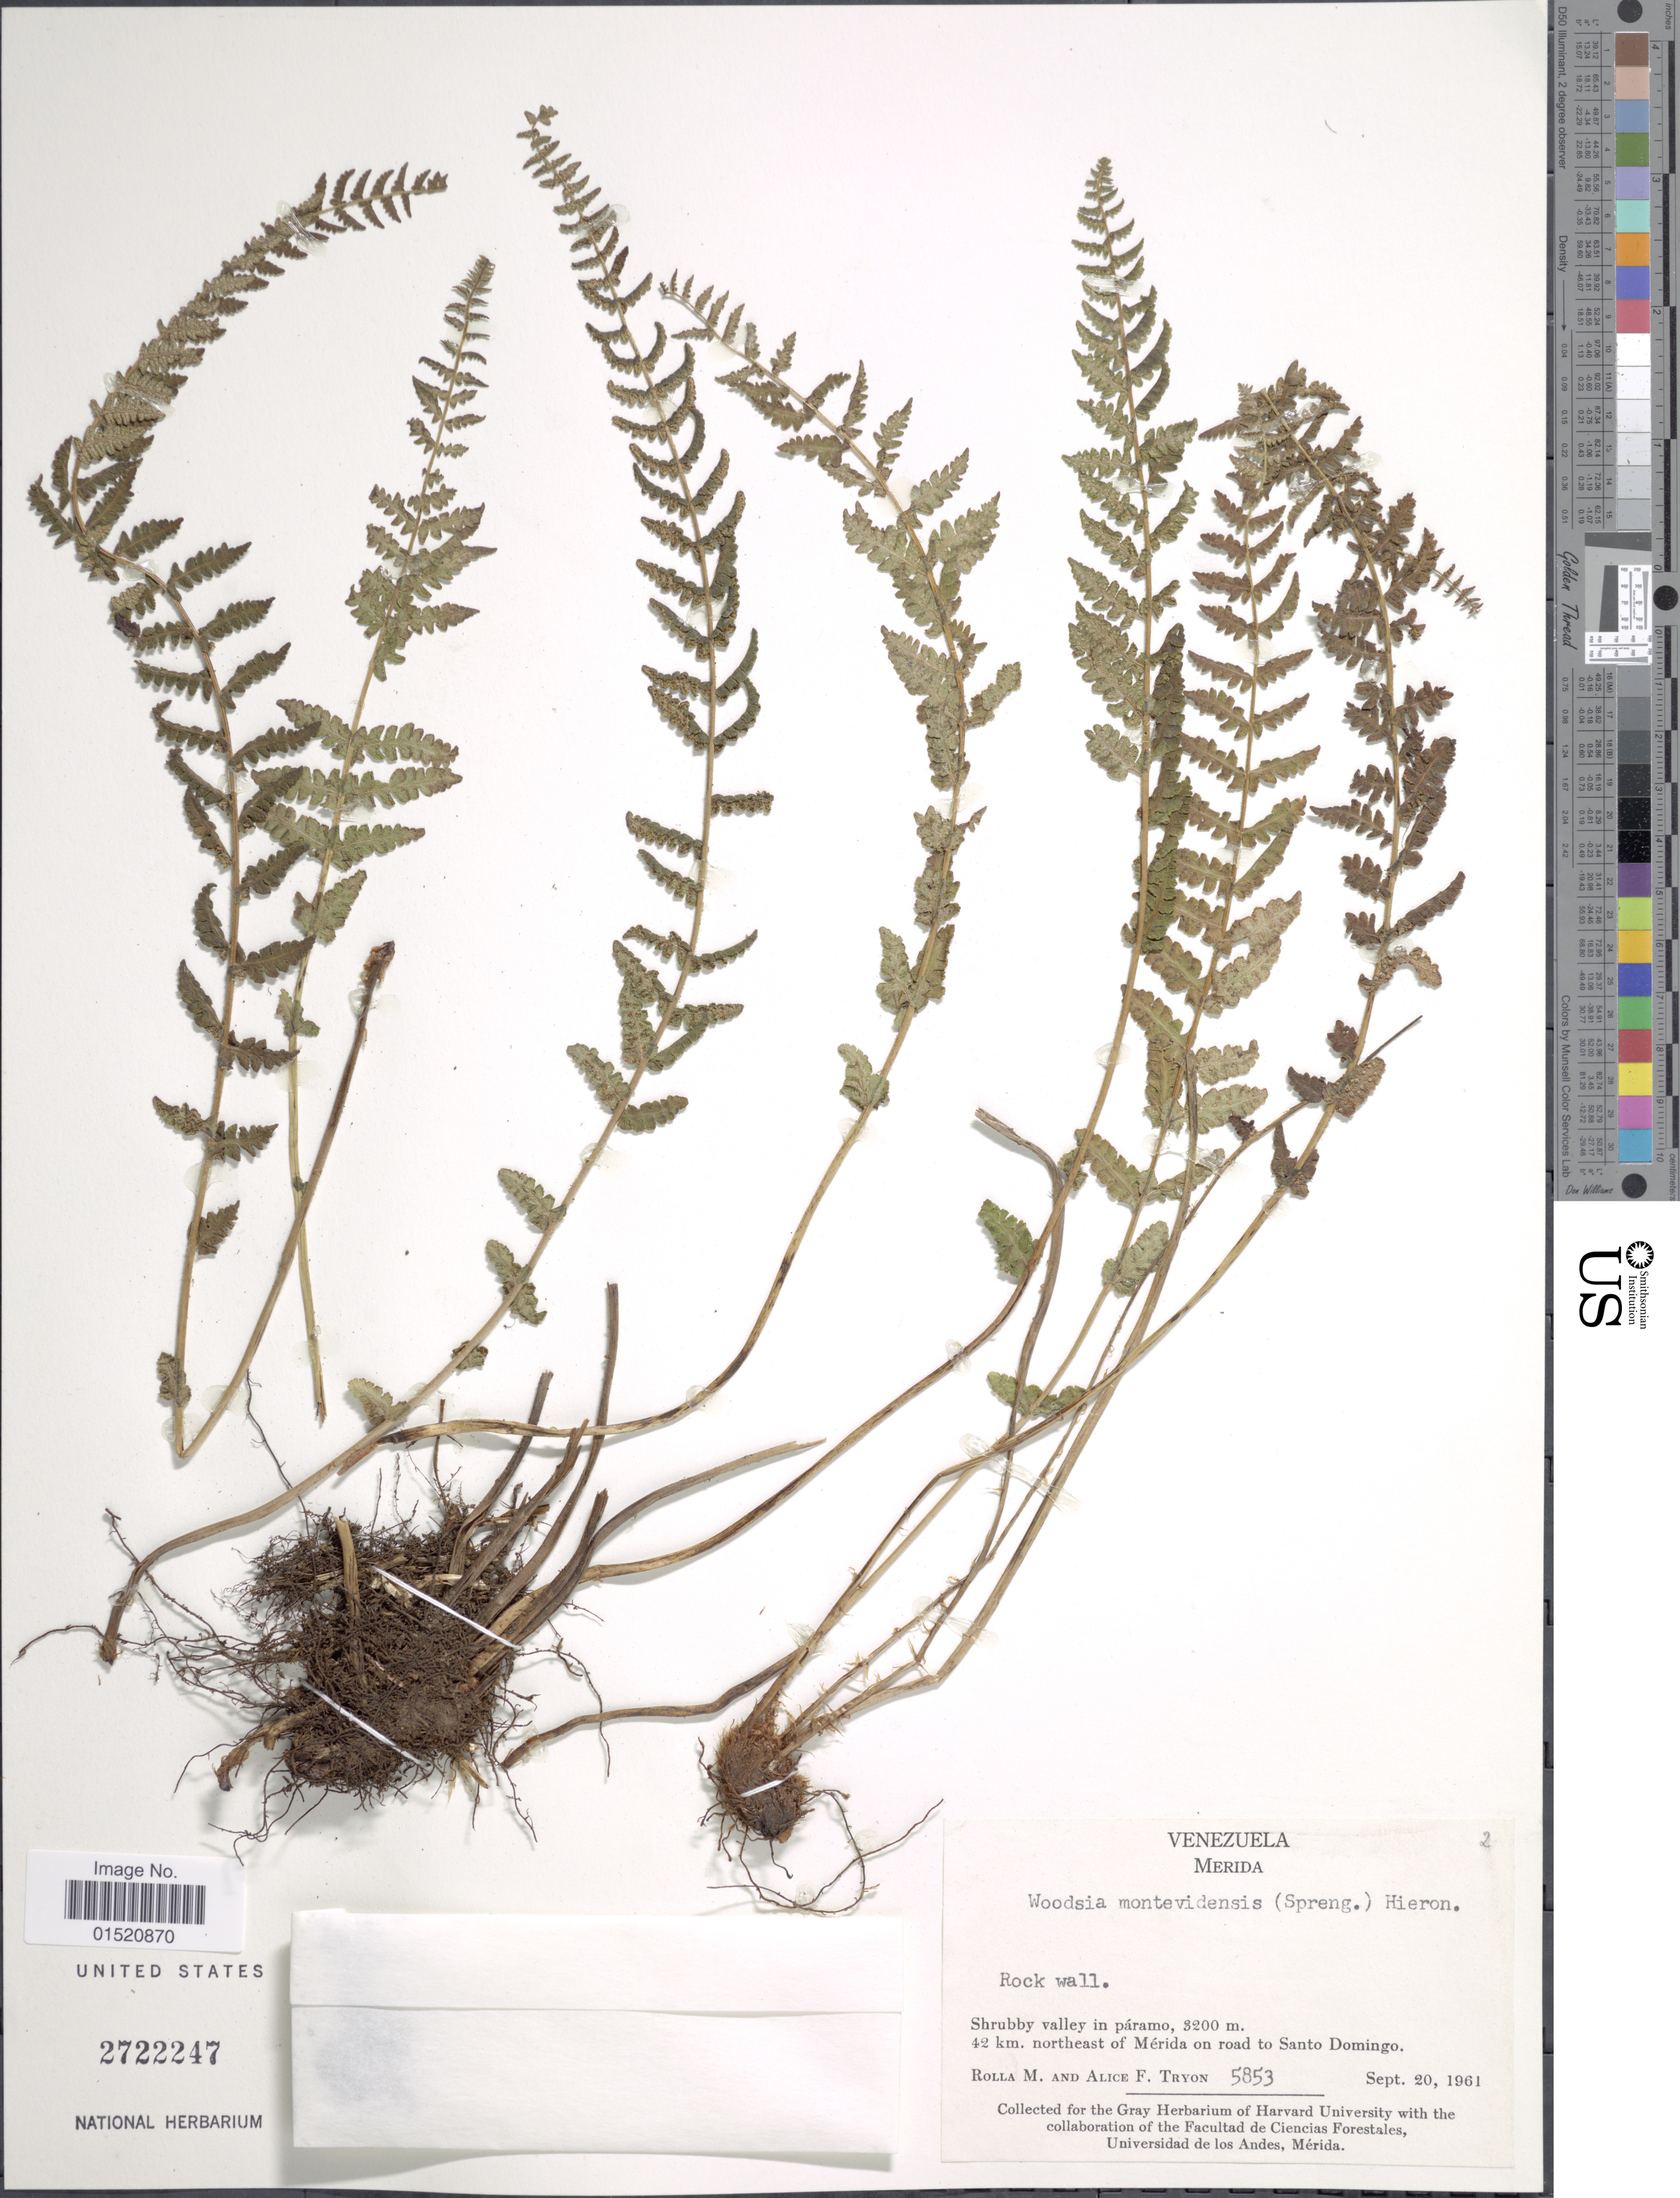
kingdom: Plantae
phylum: Tracheophyta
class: Polypodiopsida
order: Polypodiales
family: Woodsiaceae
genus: Woodsia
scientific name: Woodsia montevidensis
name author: (Spreng.) Hieron.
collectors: R. M. Tryon & A. F. Tryon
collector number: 5853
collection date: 1961-09-20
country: Venezuela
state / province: Mérida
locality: Shrubby valley in páramo, 42 km. northeast of Mérida on road to Santo Domingo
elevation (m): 3200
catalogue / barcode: US 2722247